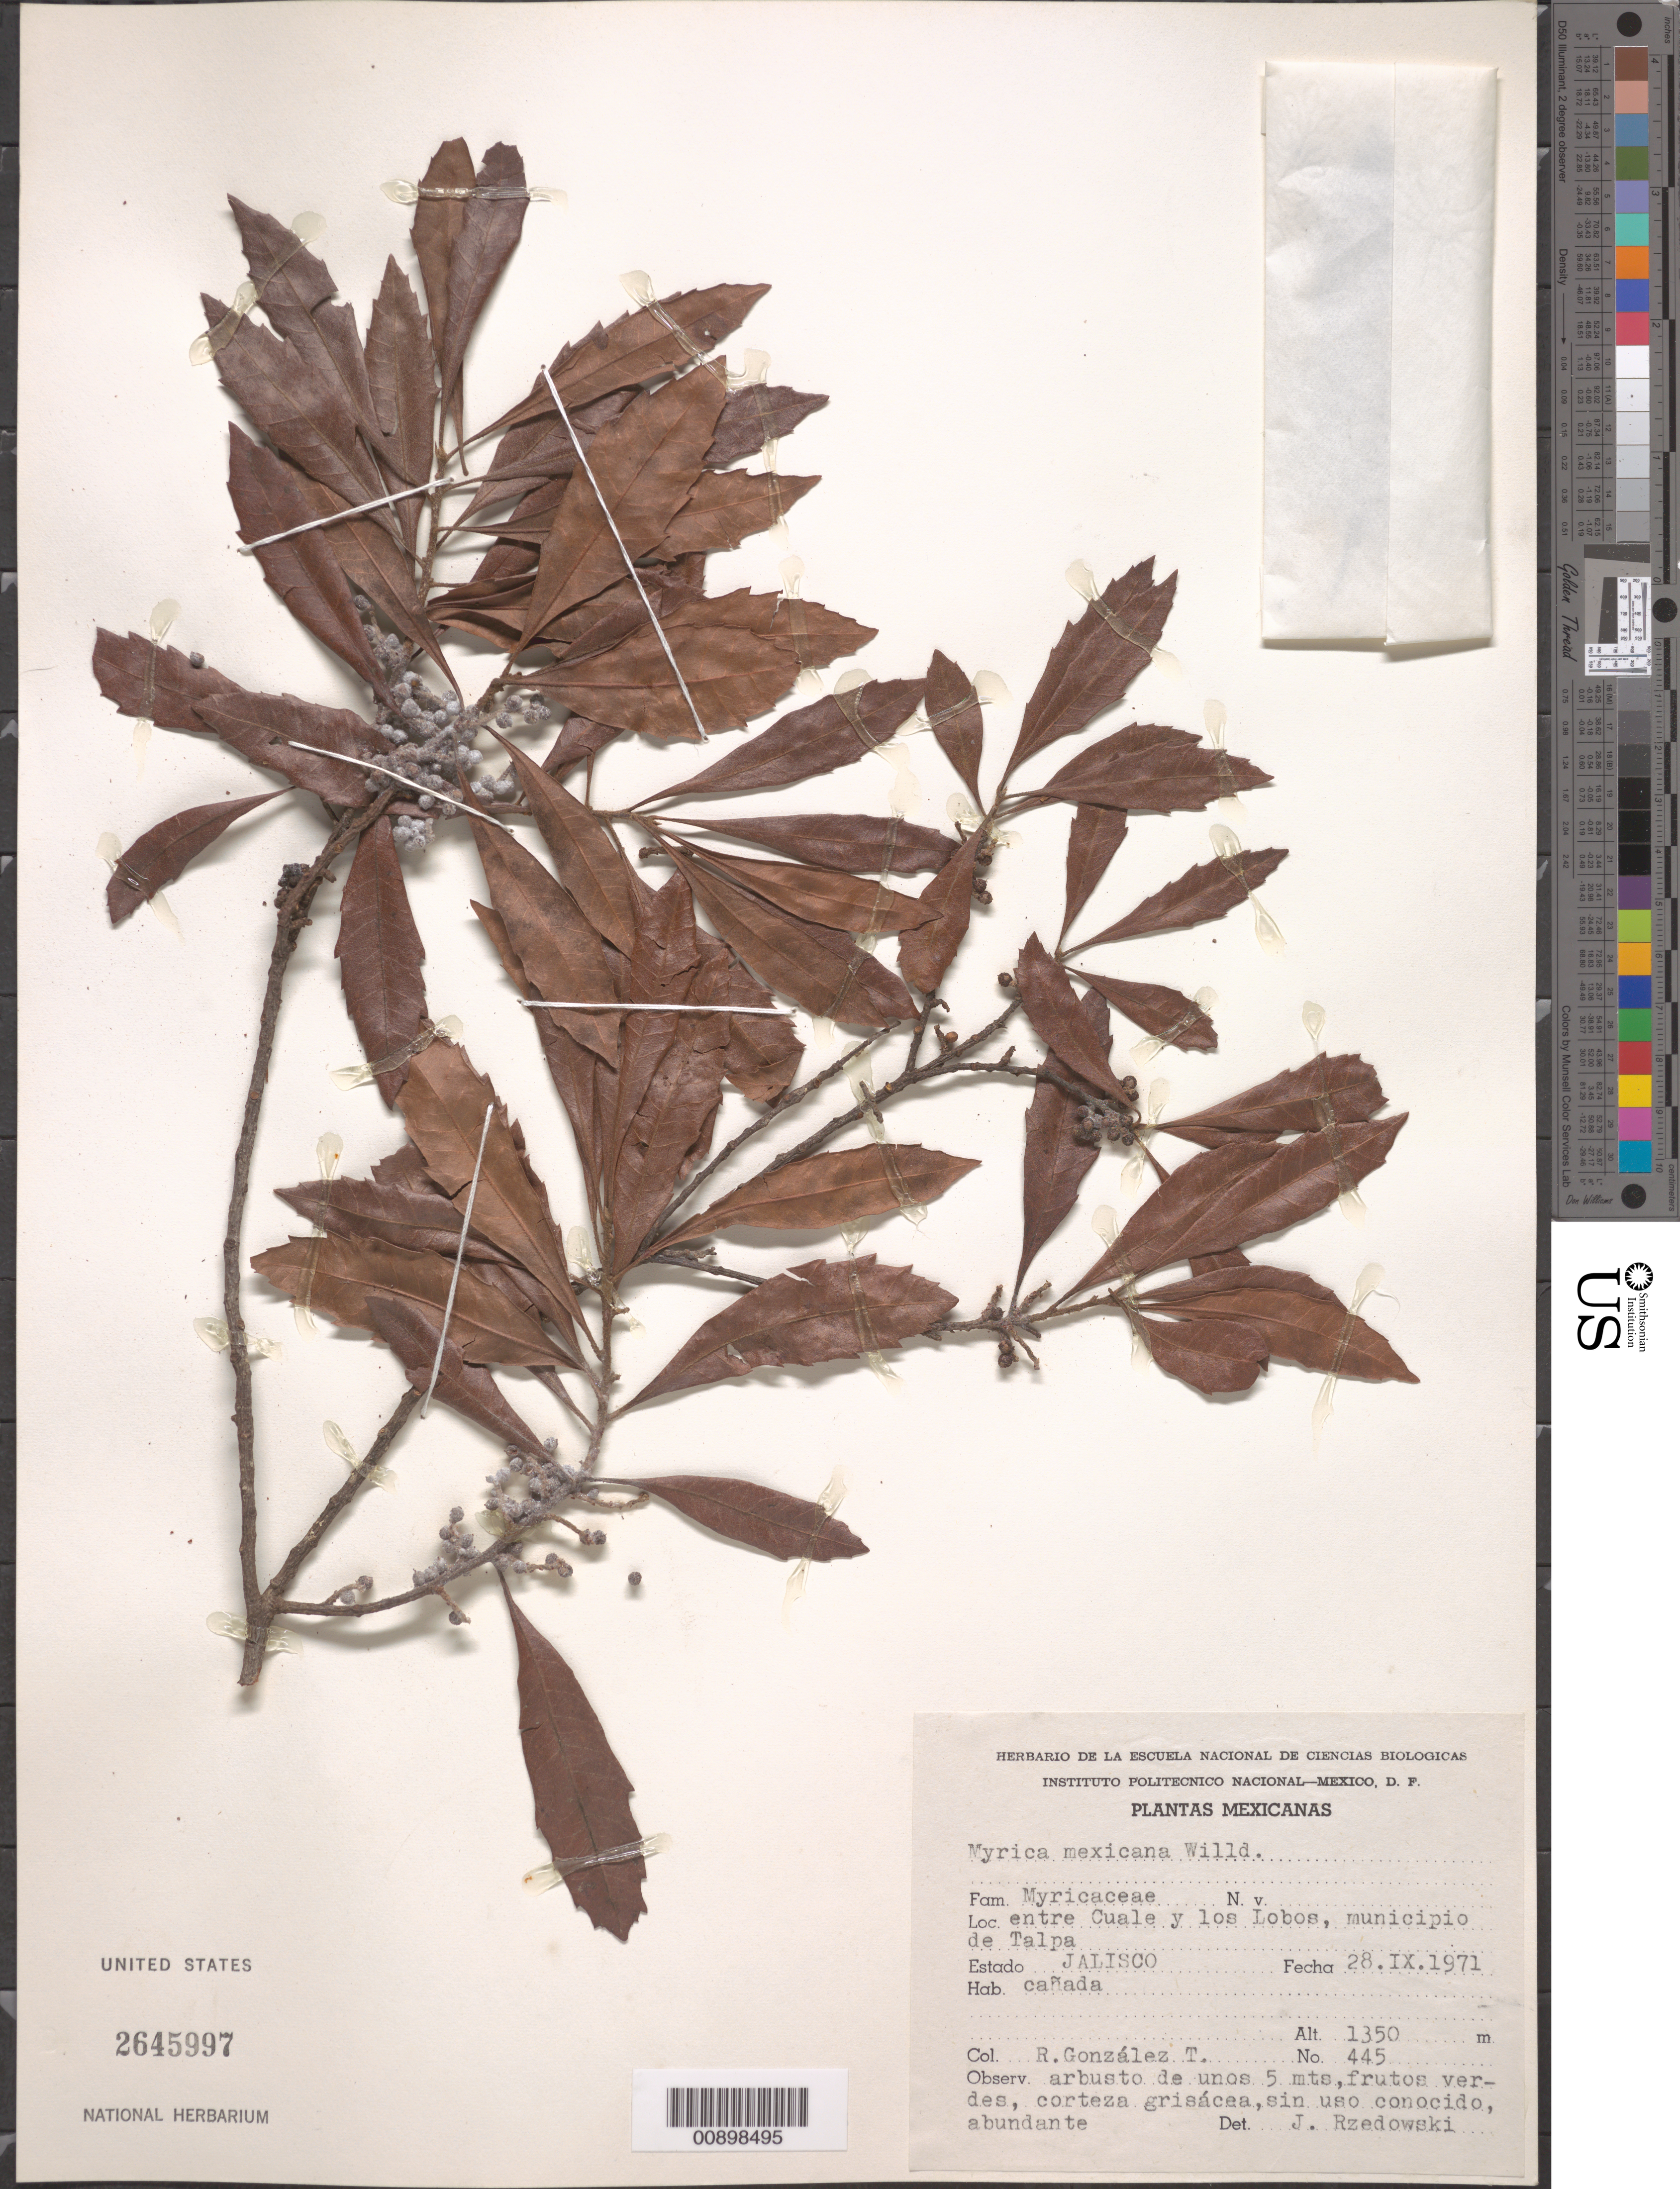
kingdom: Plantae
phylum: Tracheophyta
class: Magnoliopsida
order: Fagales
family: Myricaceae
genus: Morella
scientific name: Morella cerifera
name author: (L.) Small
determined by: Strong, Mark T., (BOT), Smithsonian Institution - National Museum of Natural History (UNITED STATES)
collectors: R. González Tamayo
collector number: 445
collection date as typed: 28 Sep 1971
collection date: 1971-09-28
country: Mexico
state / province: Jalisco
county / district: Talpa de Allende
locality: Entre Cuale y los Lobos, municipio de Talpa, Estado Jalisco.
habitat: Cañada.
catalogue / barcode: US 2645997